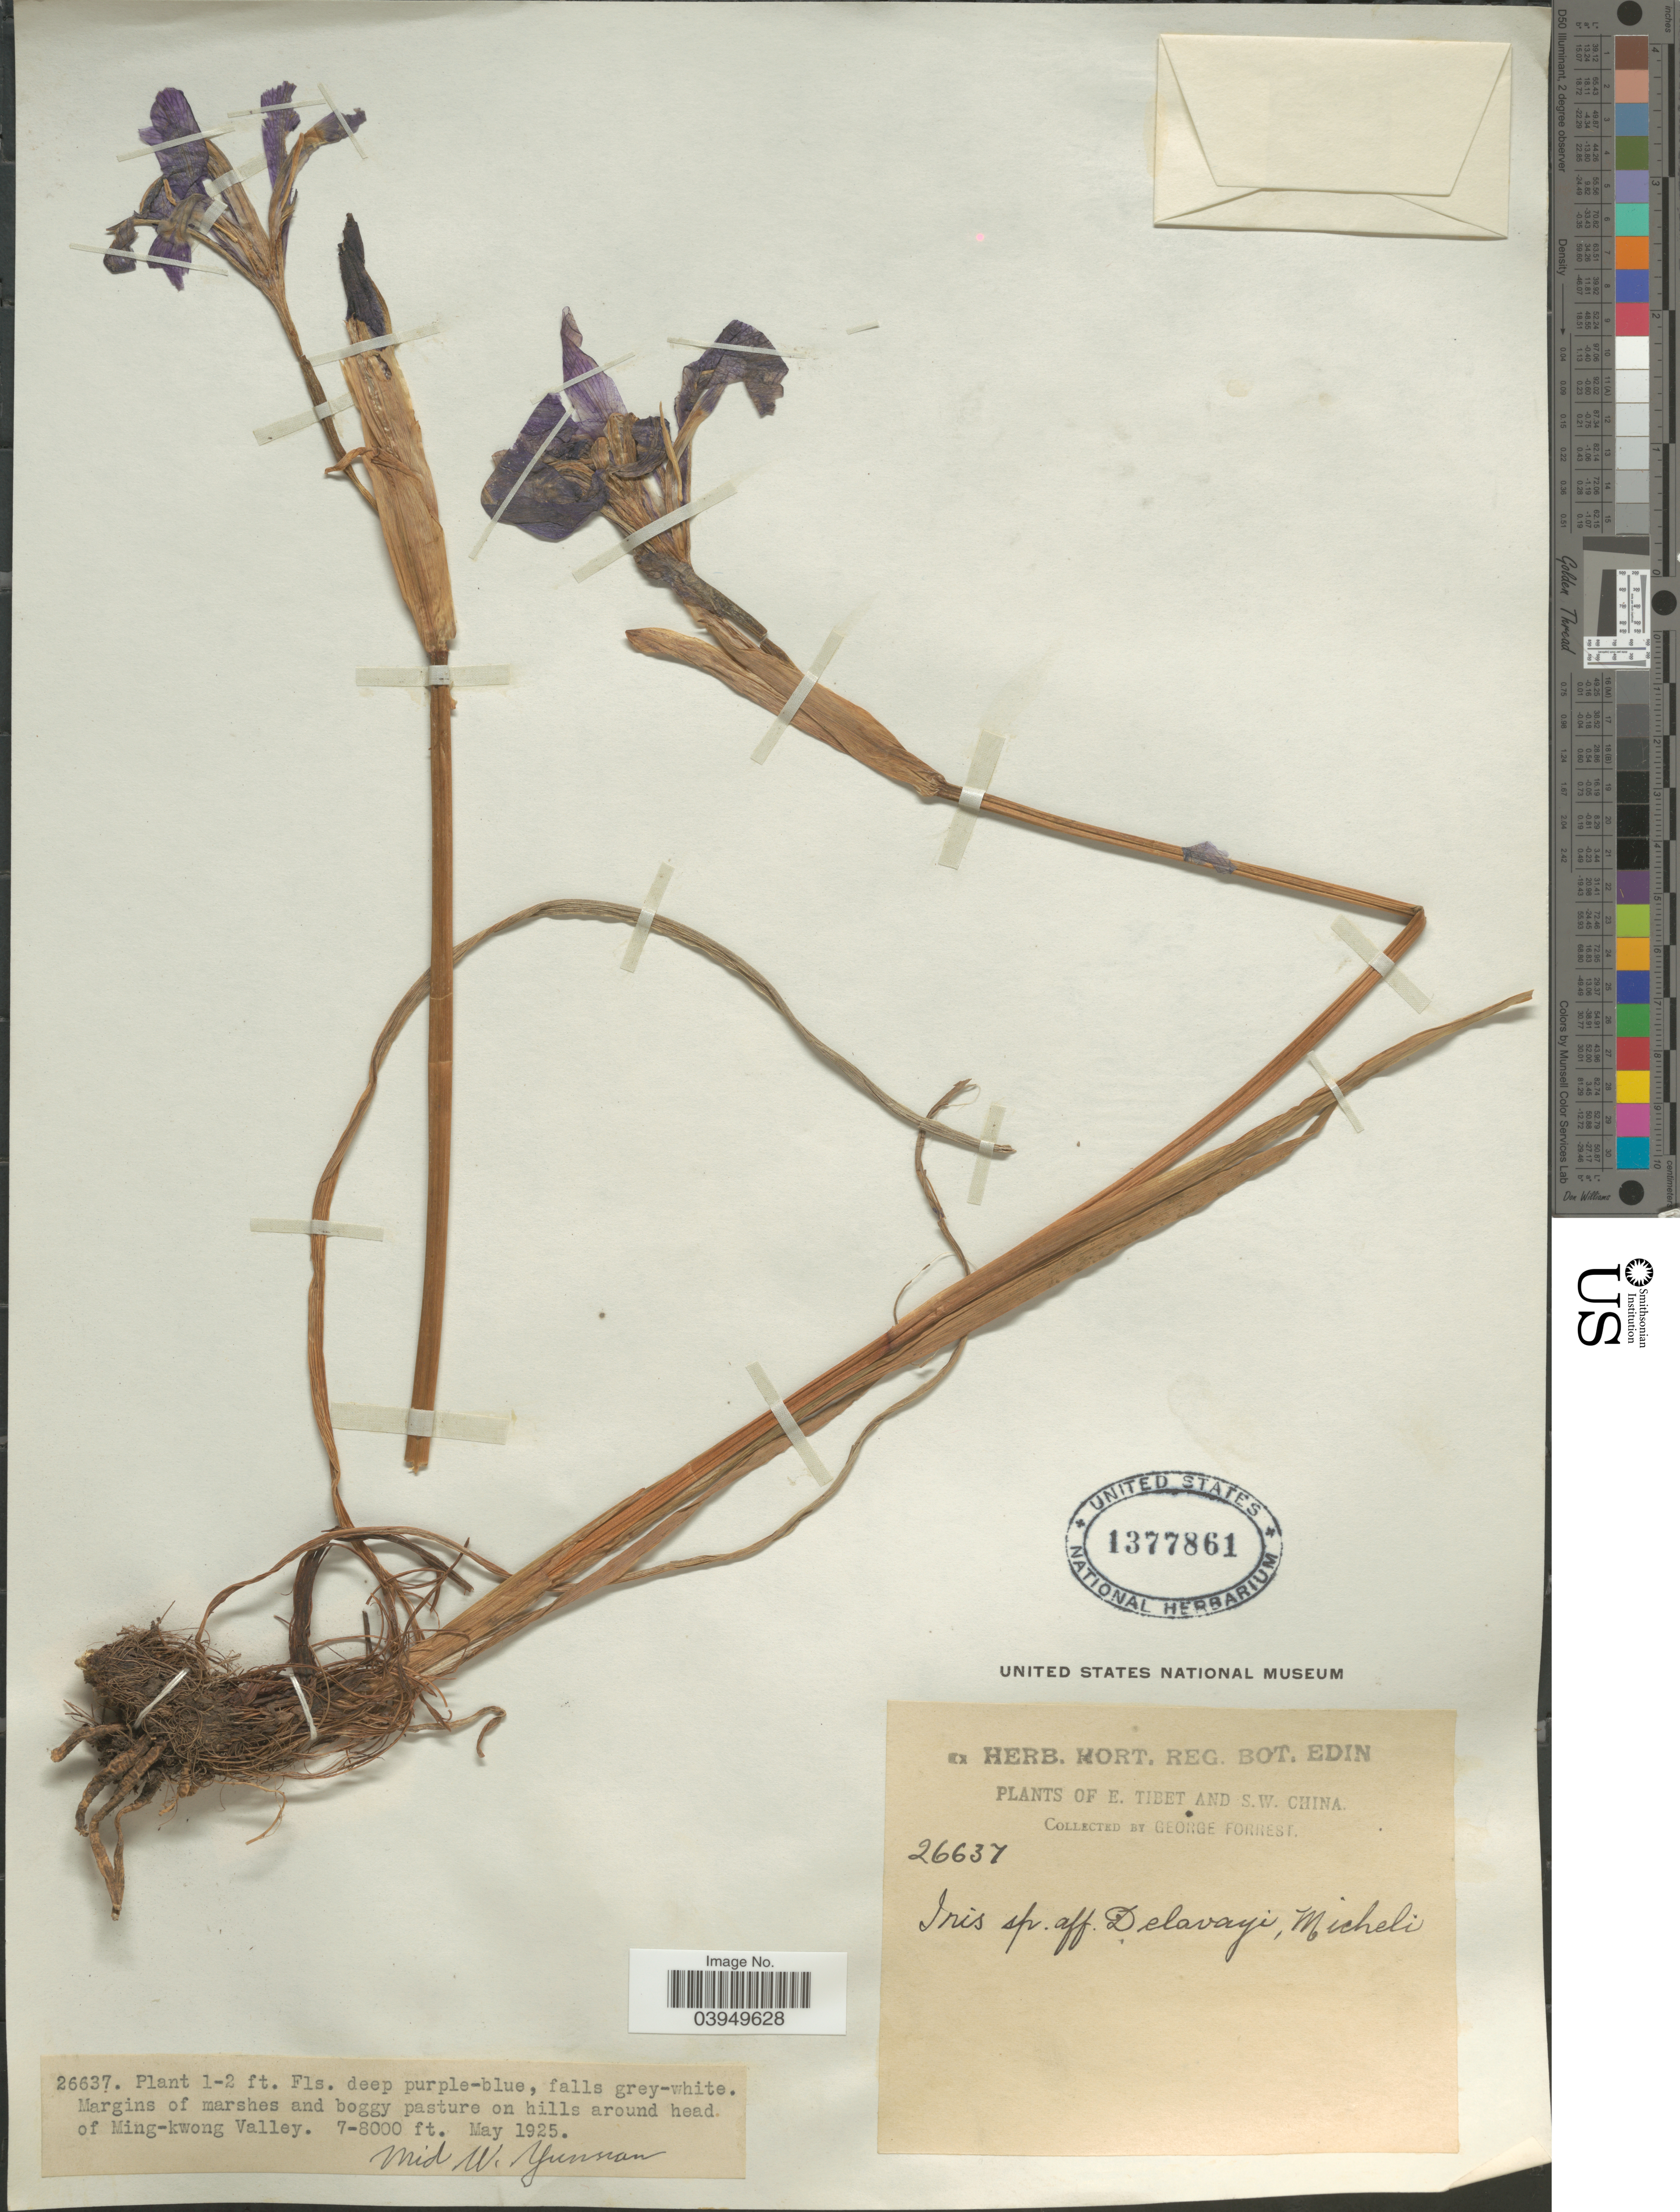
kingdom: Plantae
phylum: Tracheophyta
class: Liliopsida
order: Asparagales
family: Iridaceae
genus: Iris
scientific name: Iris delavayi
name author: Micheli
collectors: G. Forrest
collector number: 26637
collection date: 1925-05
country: China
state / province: Yunnan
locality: S.W. China. On hills around head of Ming-kwong Valley. Mid W. Yunnan.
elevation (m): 2134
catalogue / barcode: US 1377861